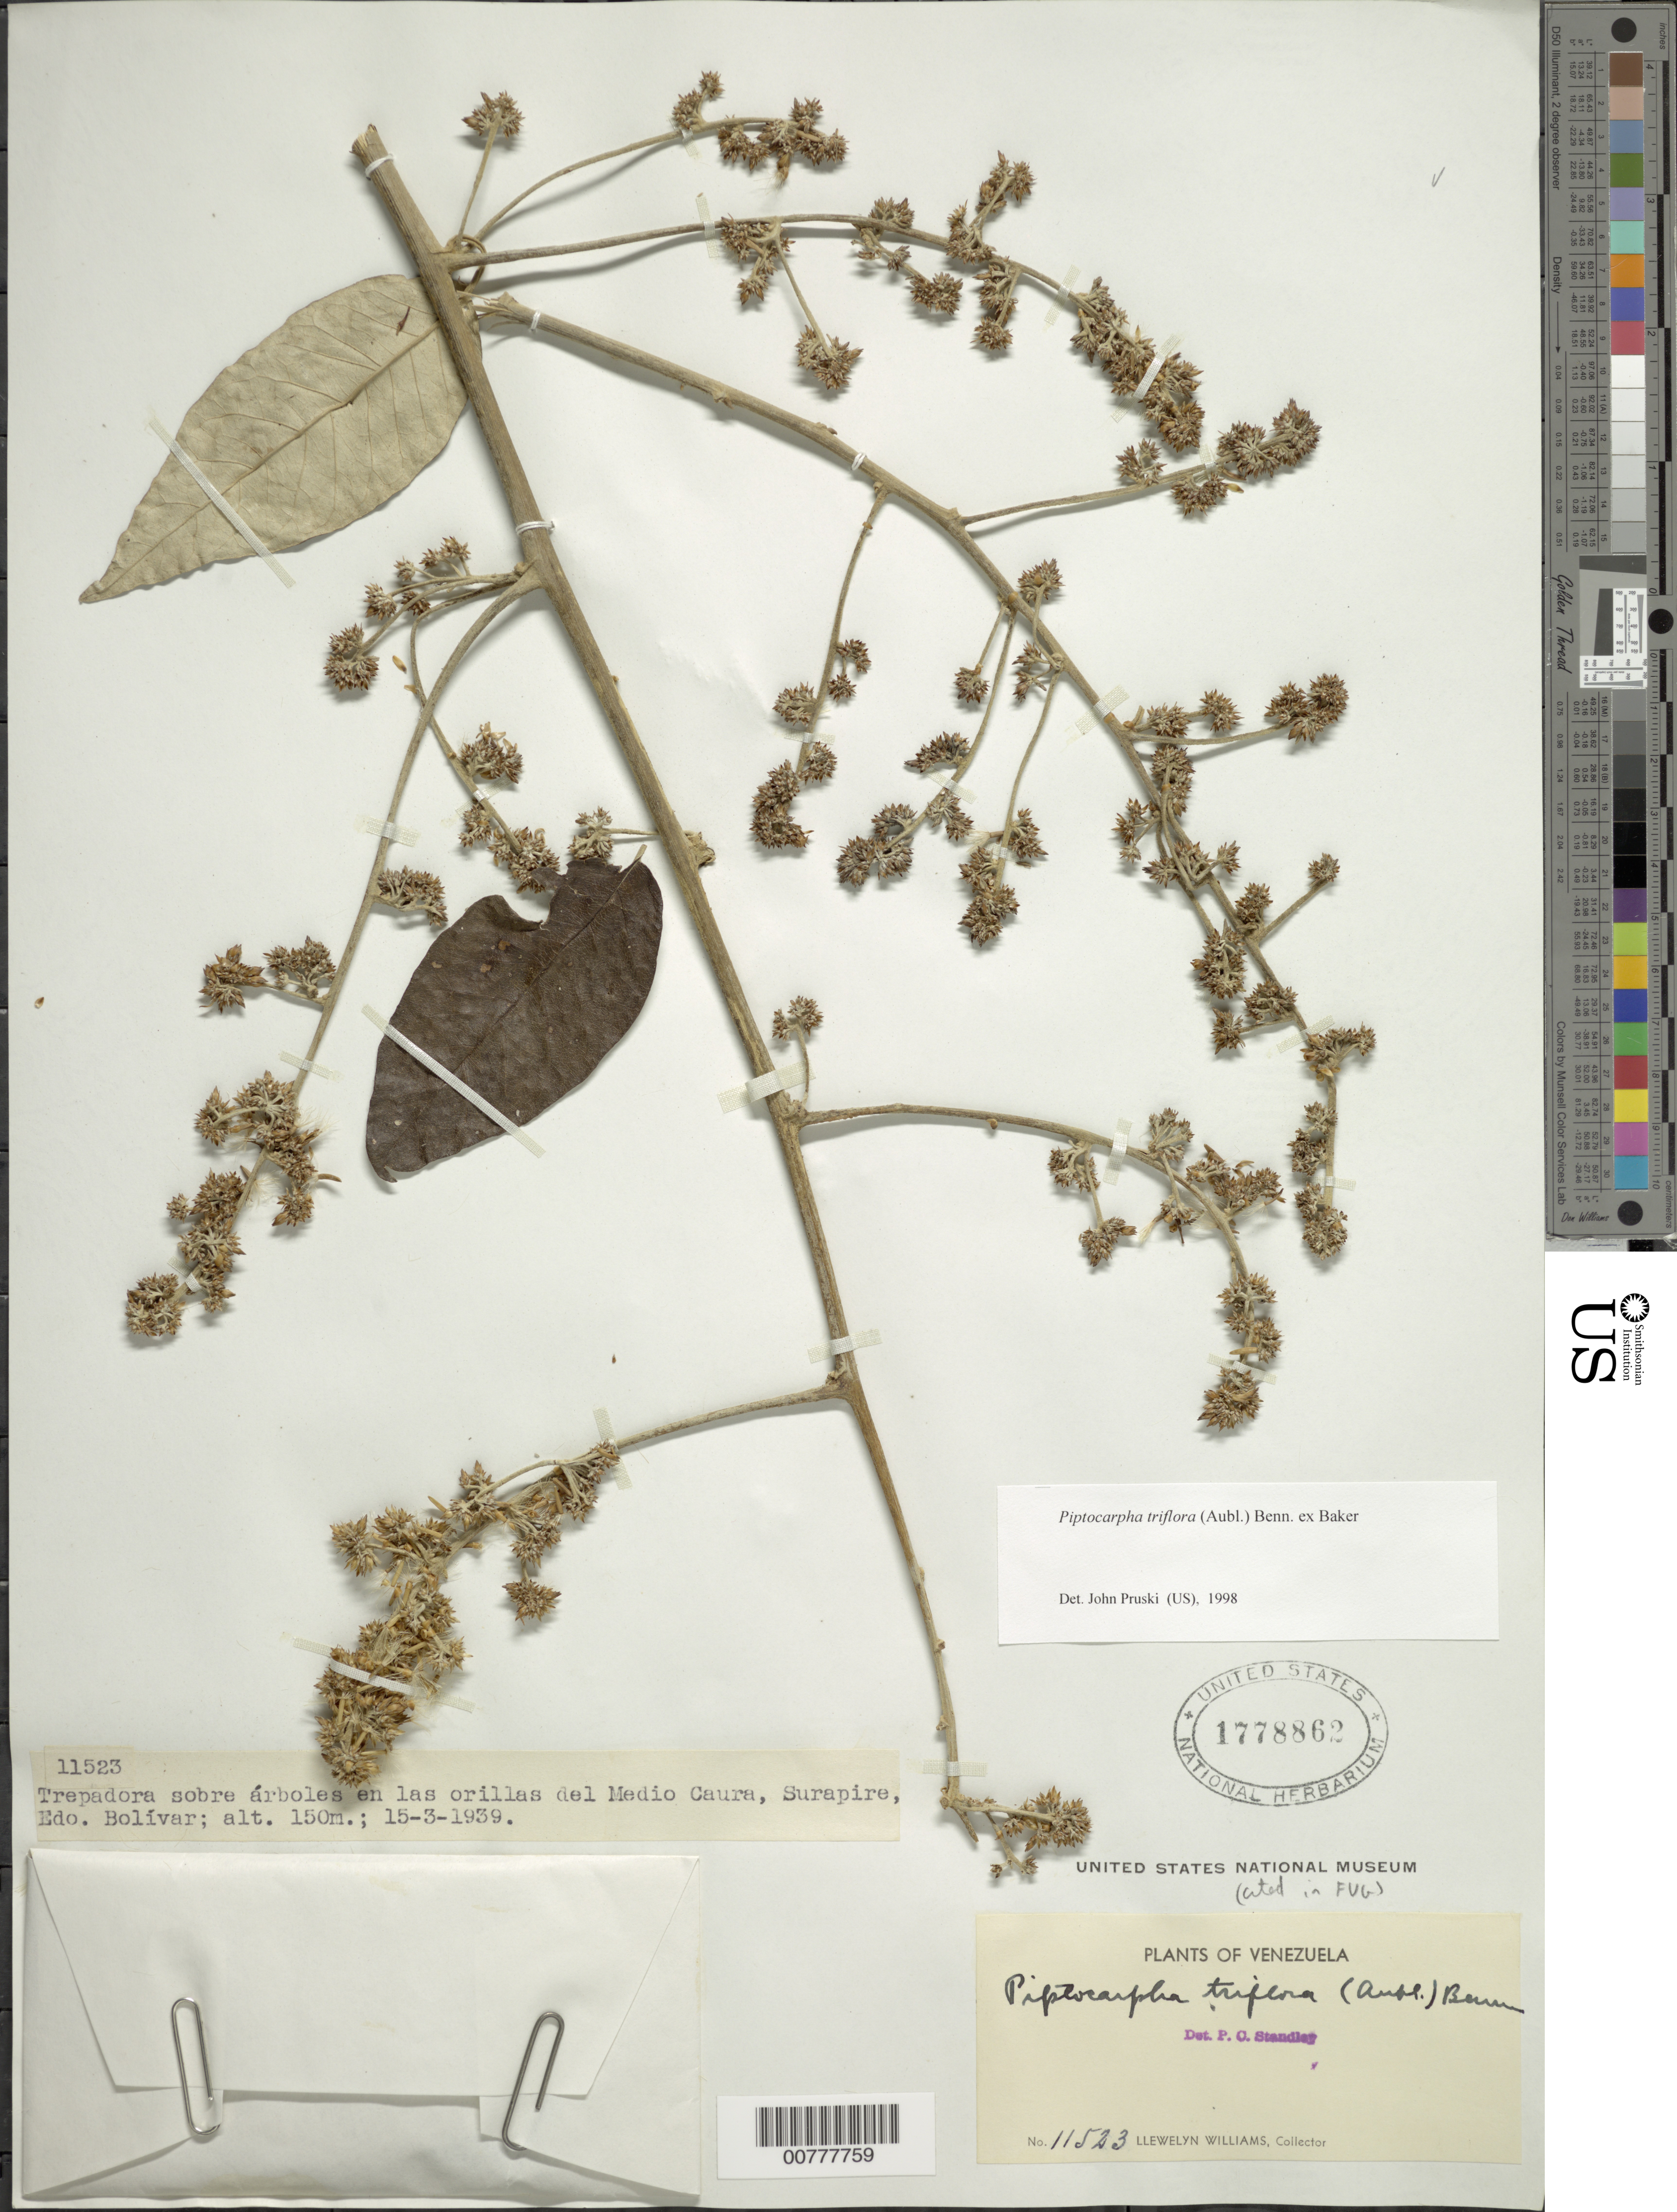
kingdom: Plantae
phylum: Tracheophyta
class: Magnoliopsida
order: Asterales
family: Asteraceae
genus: Piptocarpha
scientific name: Piptocarpha triflora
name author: (Aubl.) Benn. ex Baker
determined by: Pruski, J. F.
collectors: Ll. Williams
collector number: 11523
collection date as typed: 15-Mar-39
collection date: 1939-03-15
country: Venezuela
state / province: Bolívar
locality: Isla de Surapire, Medio Caura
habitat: Sobre arboles en las orillas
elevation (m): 150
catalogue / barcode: US 1778862